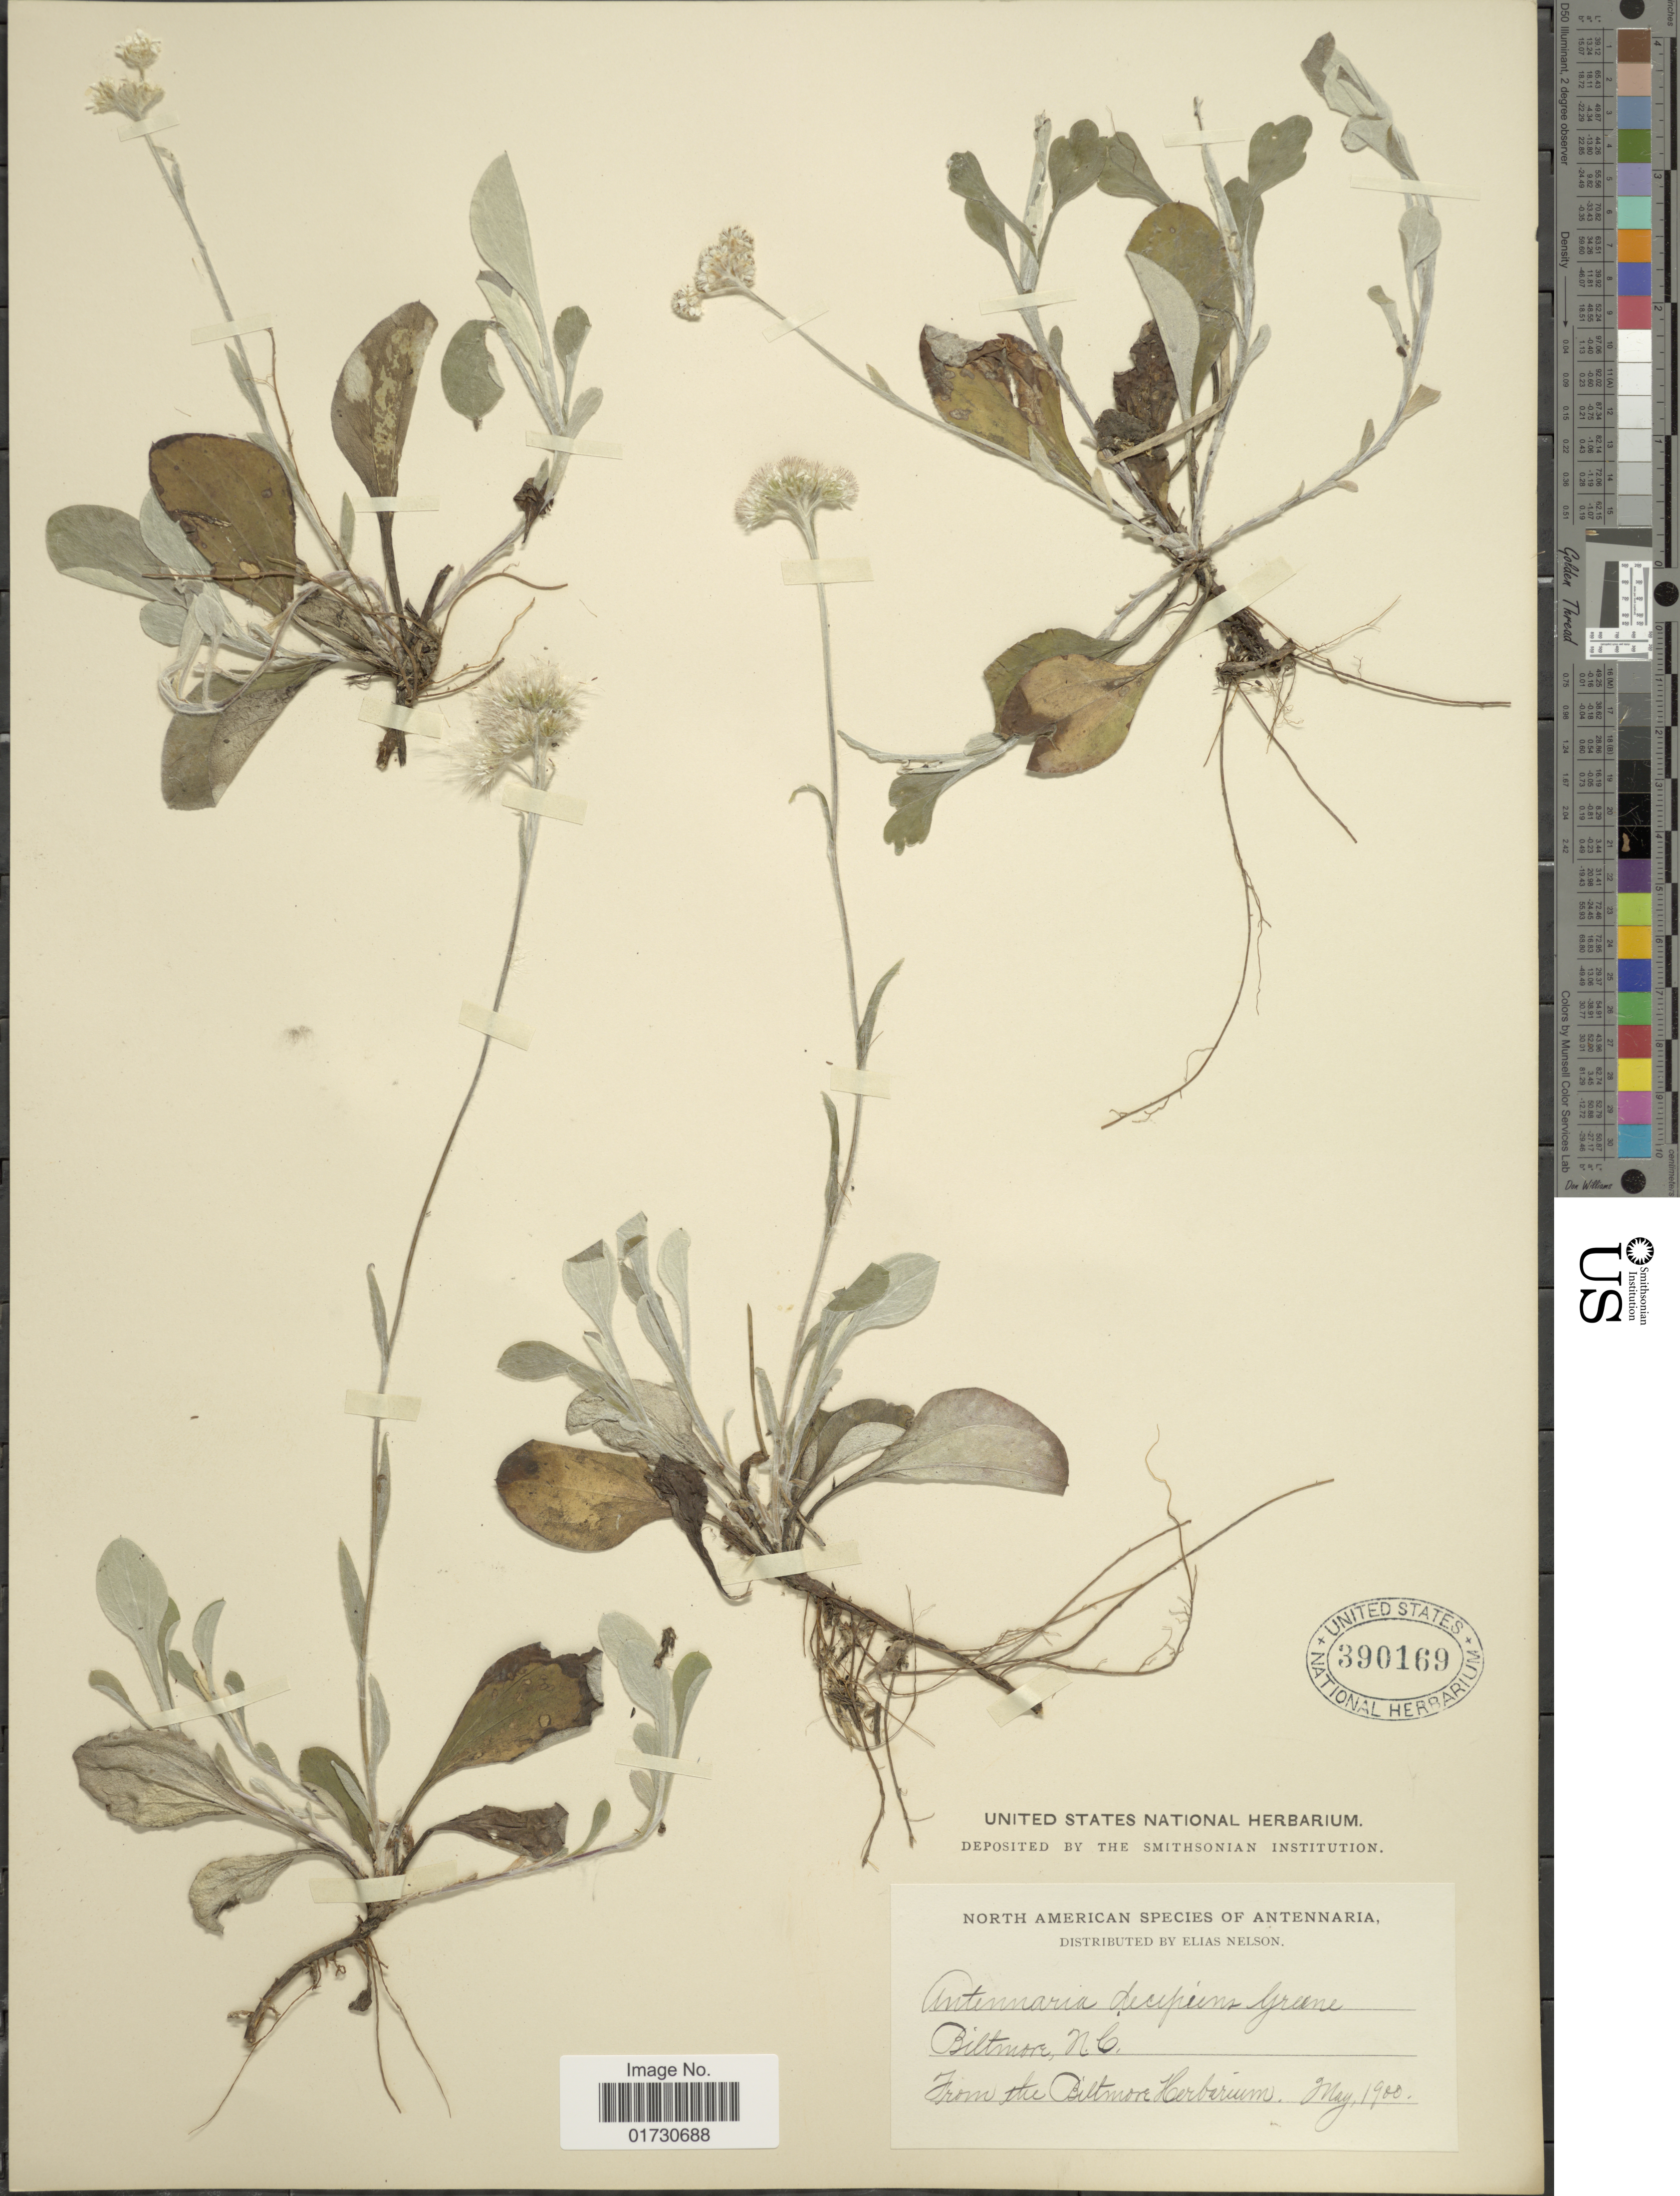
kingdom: Plantae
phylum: Tracheophyta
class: Magnoliopsida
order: Asterales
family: Asteraceae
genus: Antennaria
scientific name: Antennaria decipiens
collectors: ex herb. Biltmore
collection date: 1900-05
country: United States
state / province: North Carolina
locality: Biltmore, N. C.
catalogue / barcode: US 390169